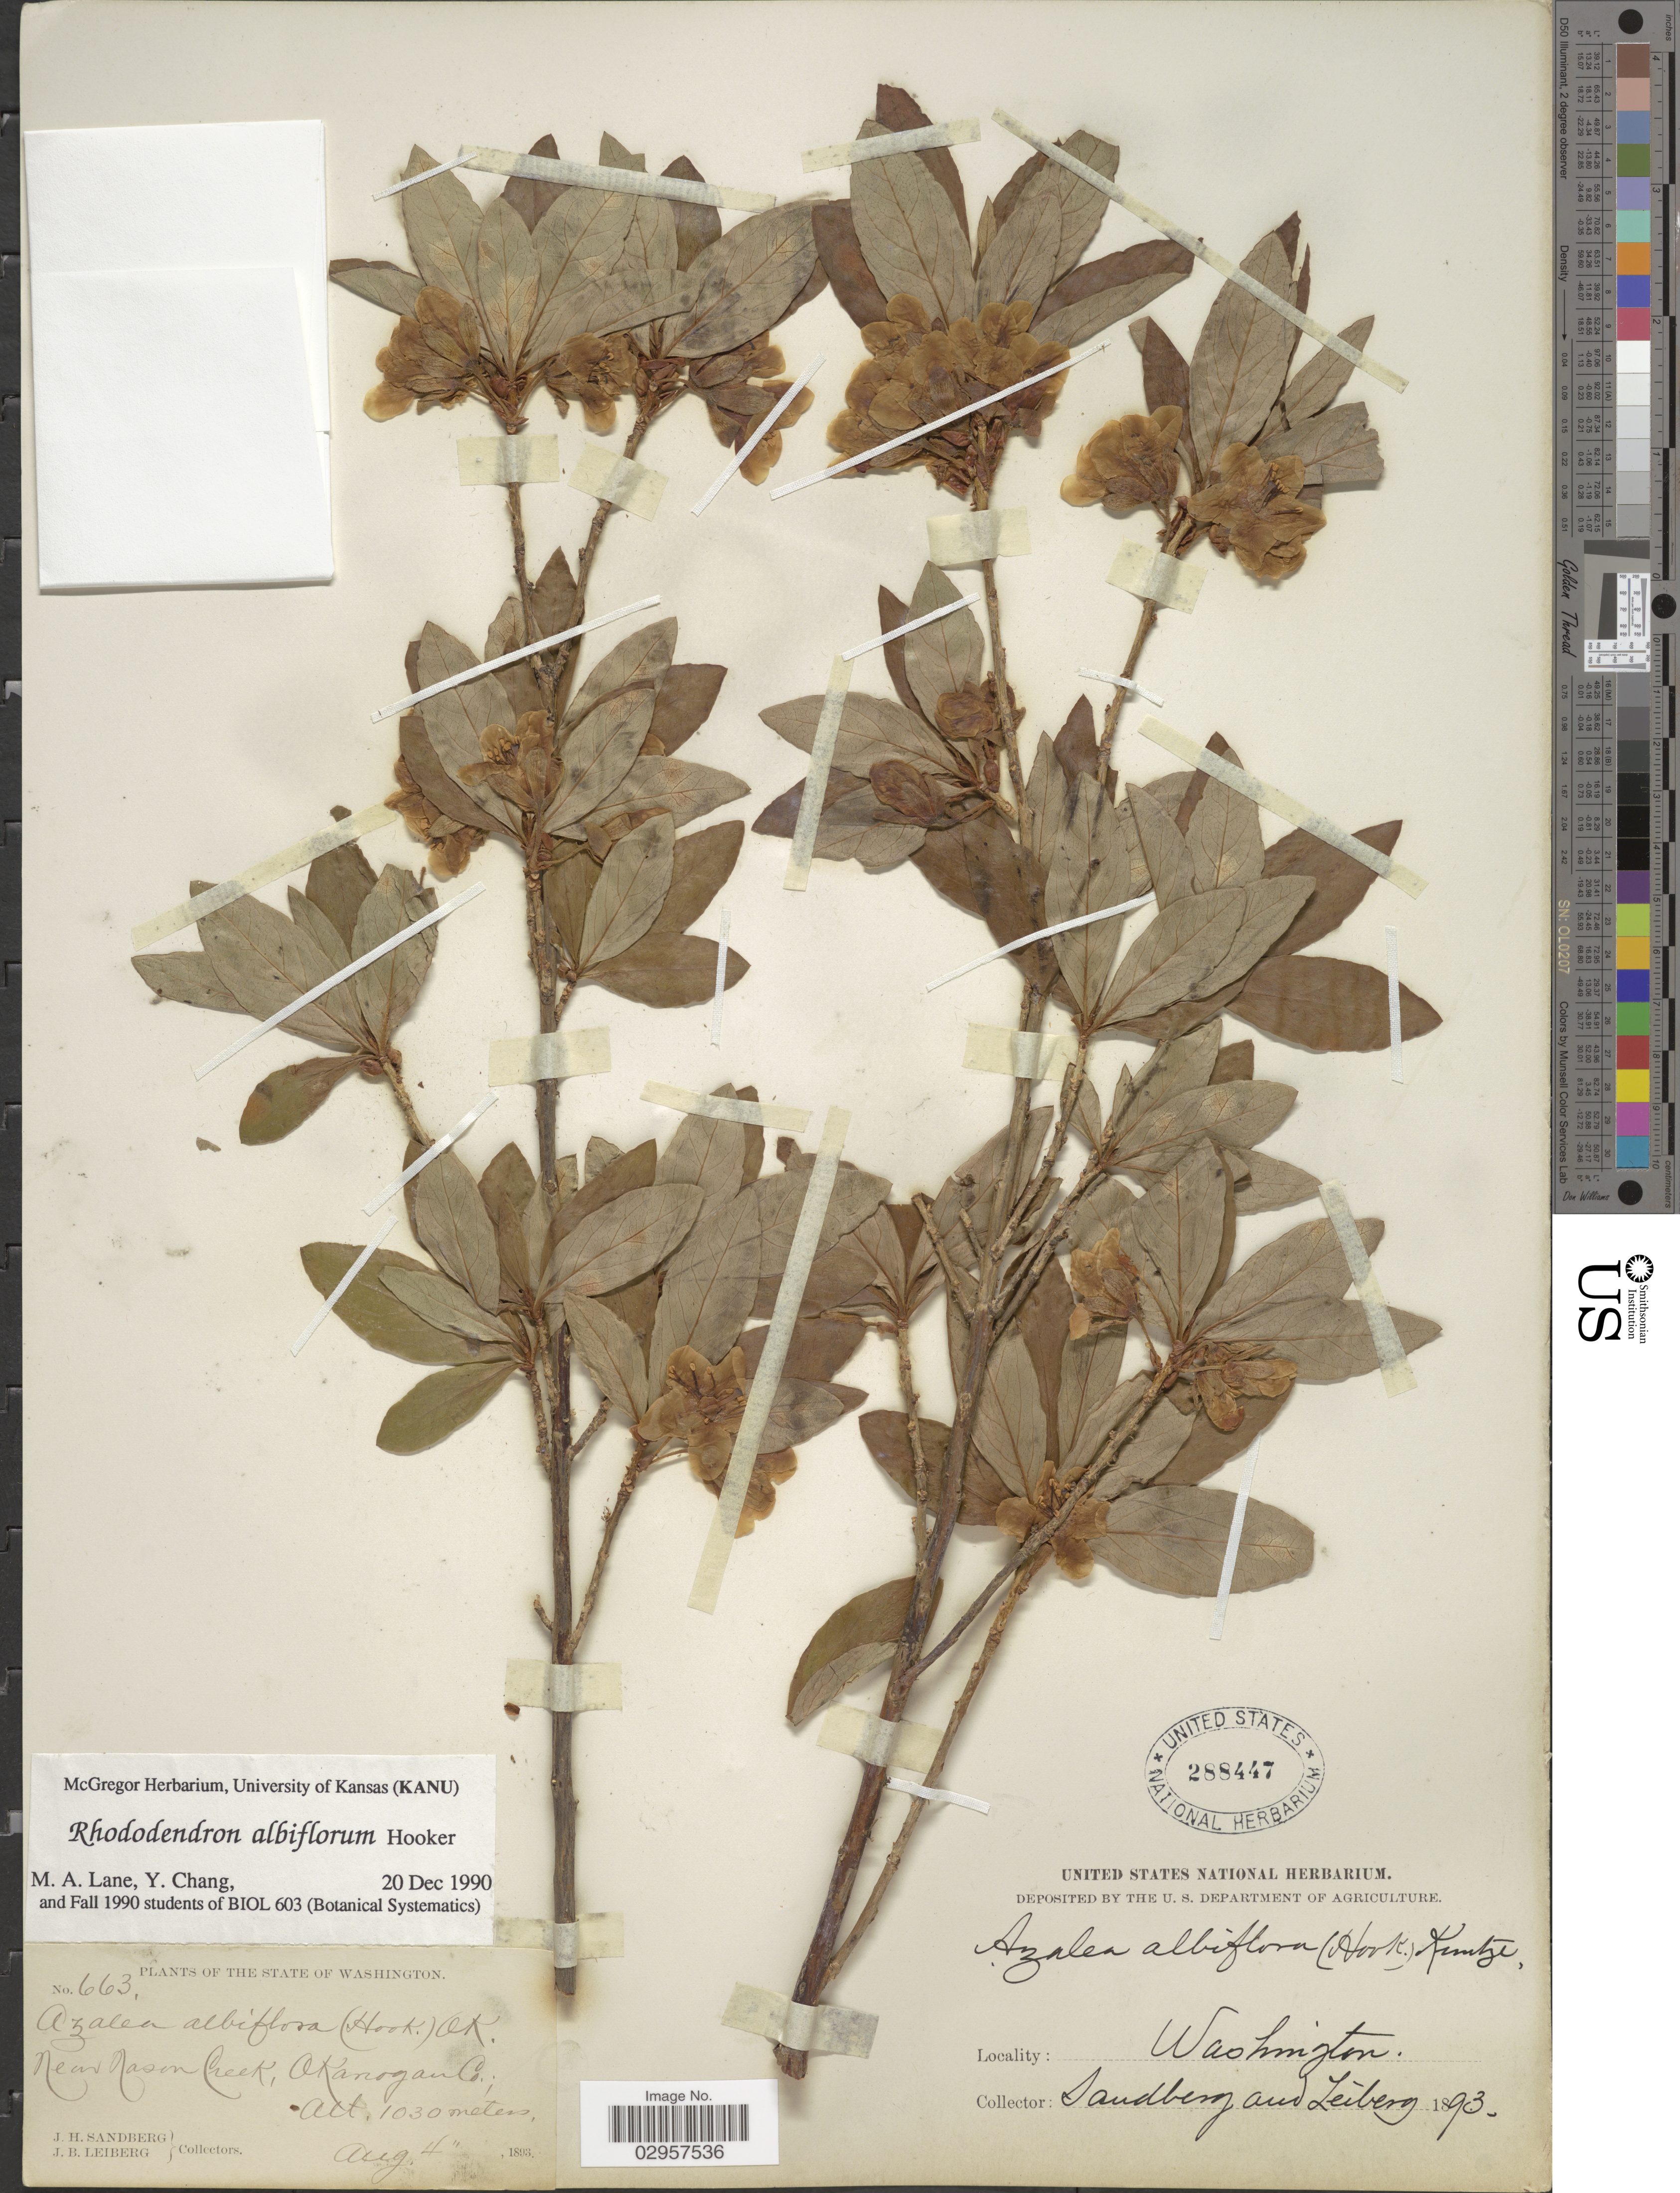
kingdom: Plantae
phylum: Tracheophyta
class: Magnoliopsida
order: Ericales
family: Ericaceae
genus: Rhododendron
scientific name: Rhododendron albiflorum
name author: Hook.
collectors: J. H. Sandberg & J. B. Leiberg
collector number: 663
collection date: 1893-08-04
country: United States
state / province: Washington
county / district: Okanogan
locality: Near Mason Creek, Okanogan Co.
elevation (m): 1030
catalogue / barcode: US 288447